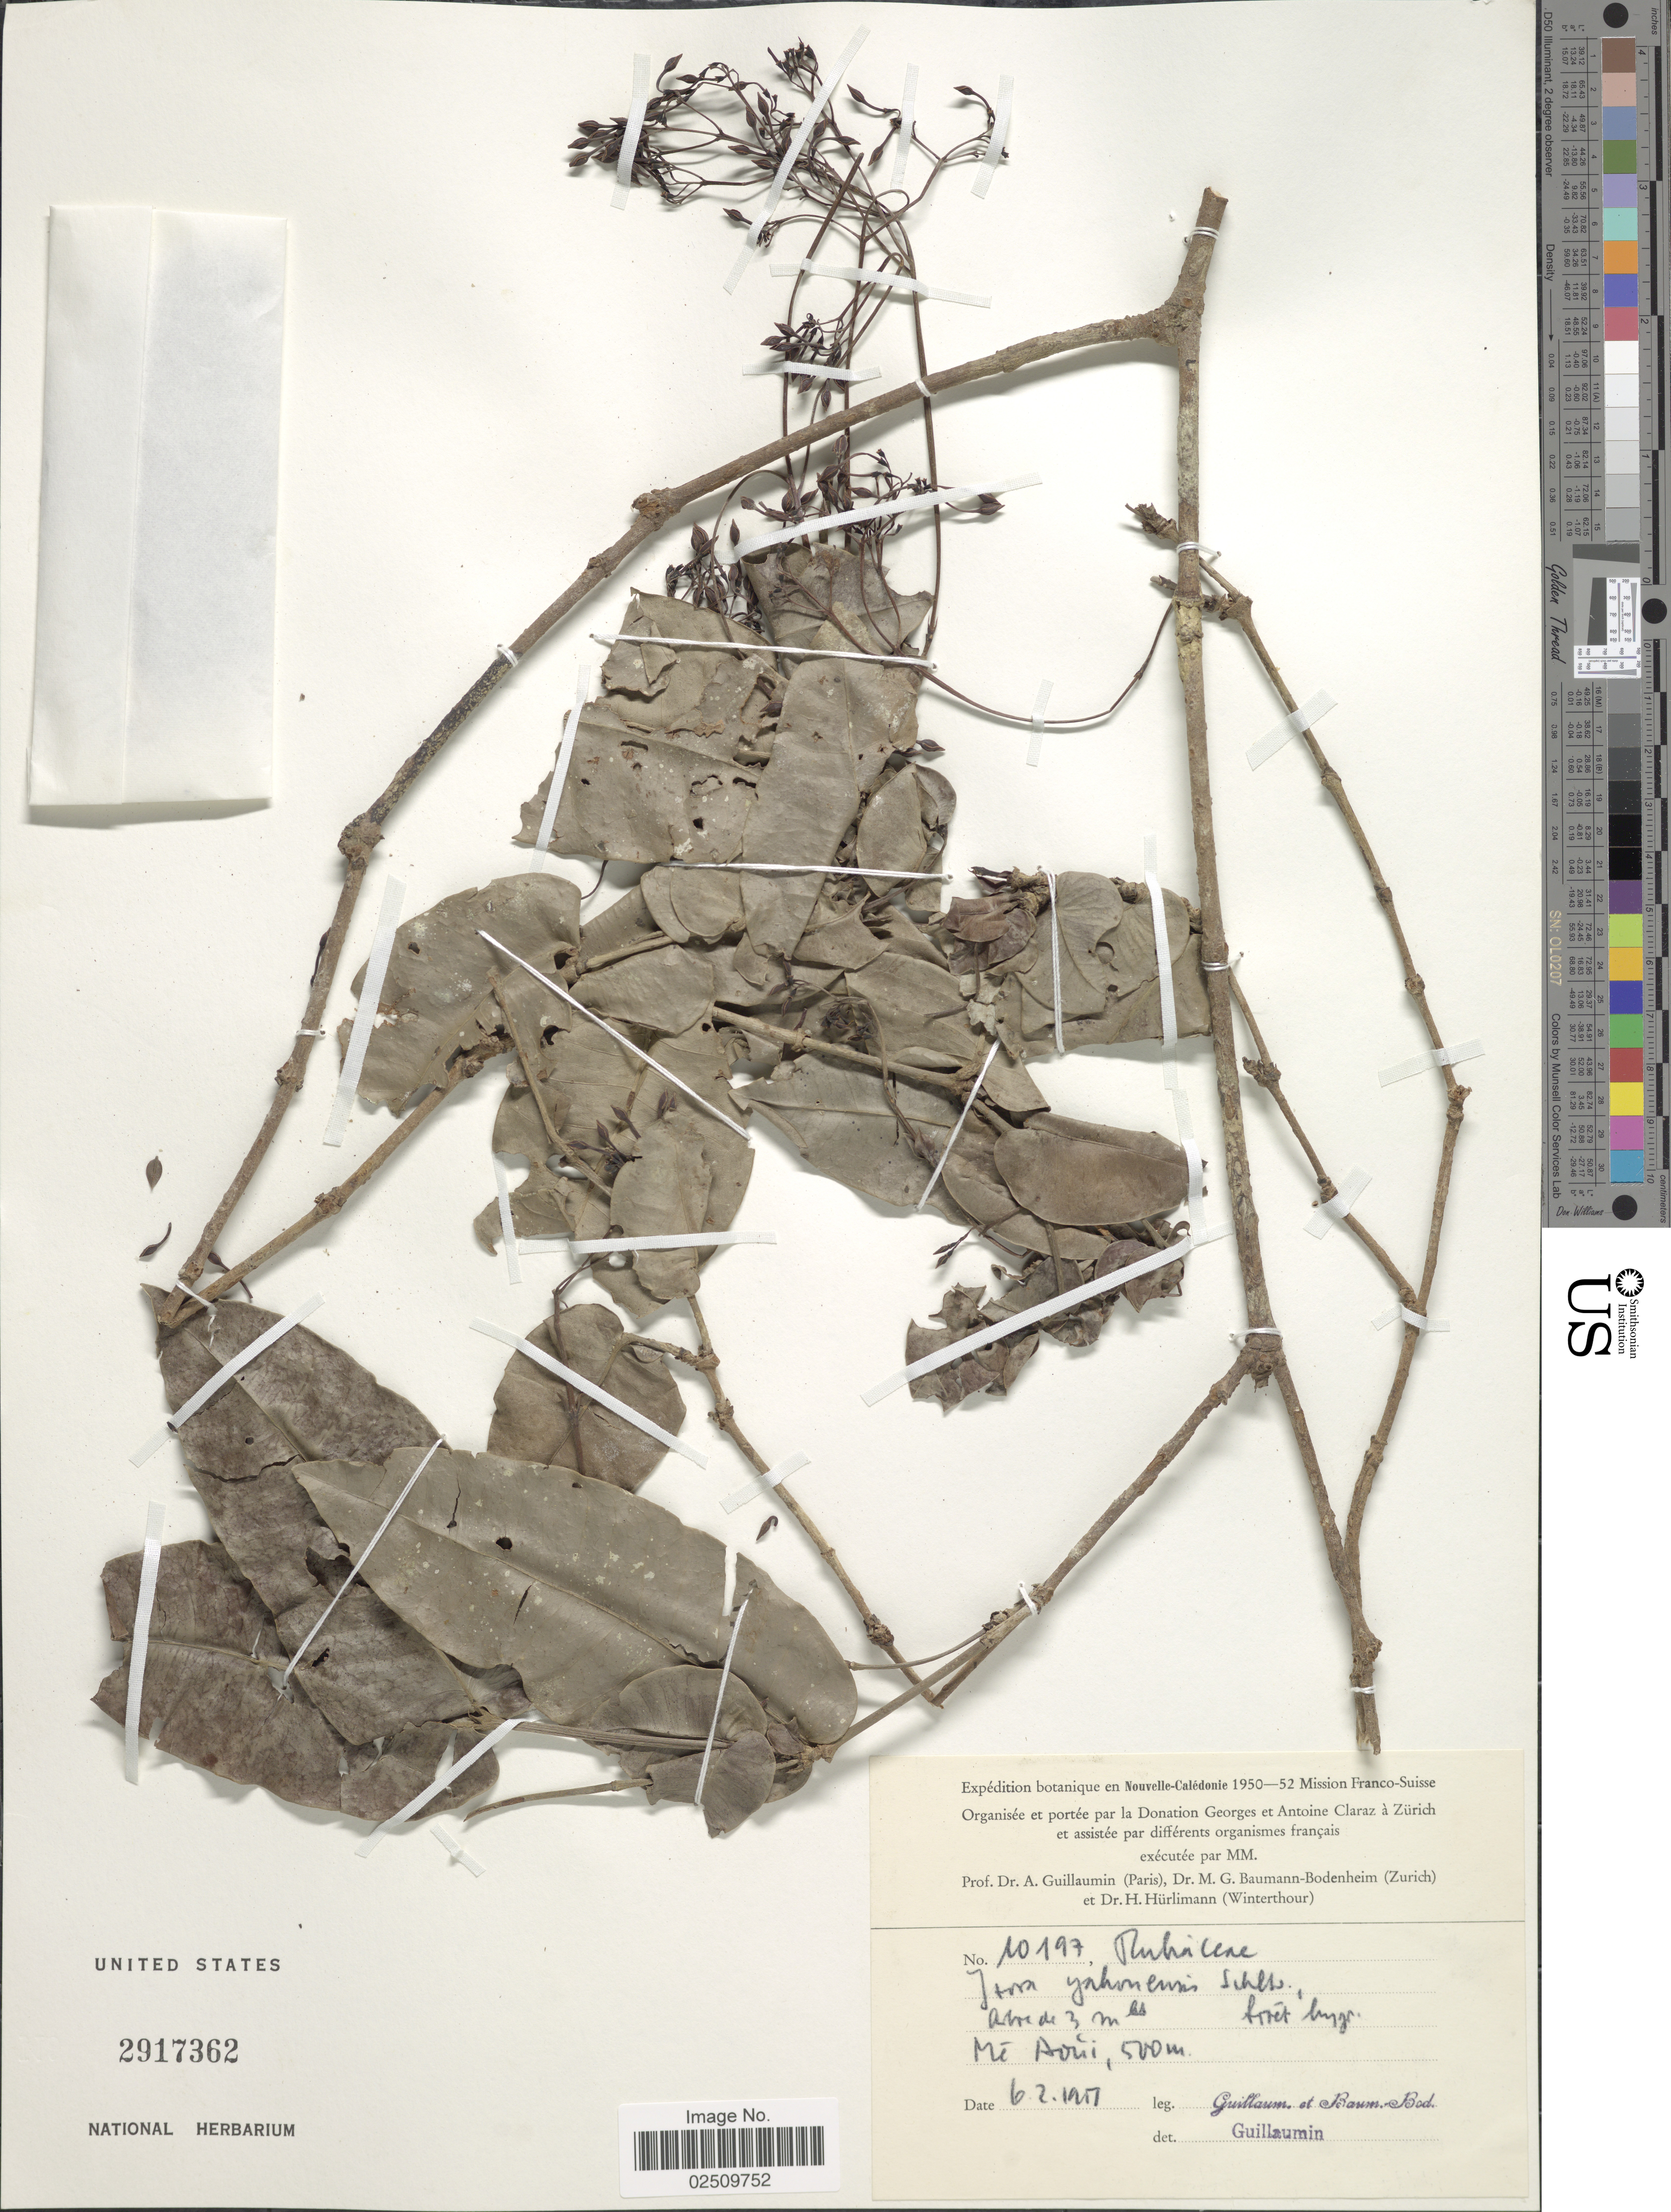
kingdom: Plantae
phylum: Tracheophyta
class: Magnoliopsida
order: Gentianales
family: Rubiaceae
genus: Ixora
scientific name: Ixora yaouhensis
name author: Schltr.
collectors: A. Guillaumin & M. G. Baumann-Bodenheim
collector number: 10197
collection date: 1951-02-06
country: New Caledonia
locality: Mt Aoni, forêt [illegible text]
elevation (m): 500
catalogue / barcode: US 2917362